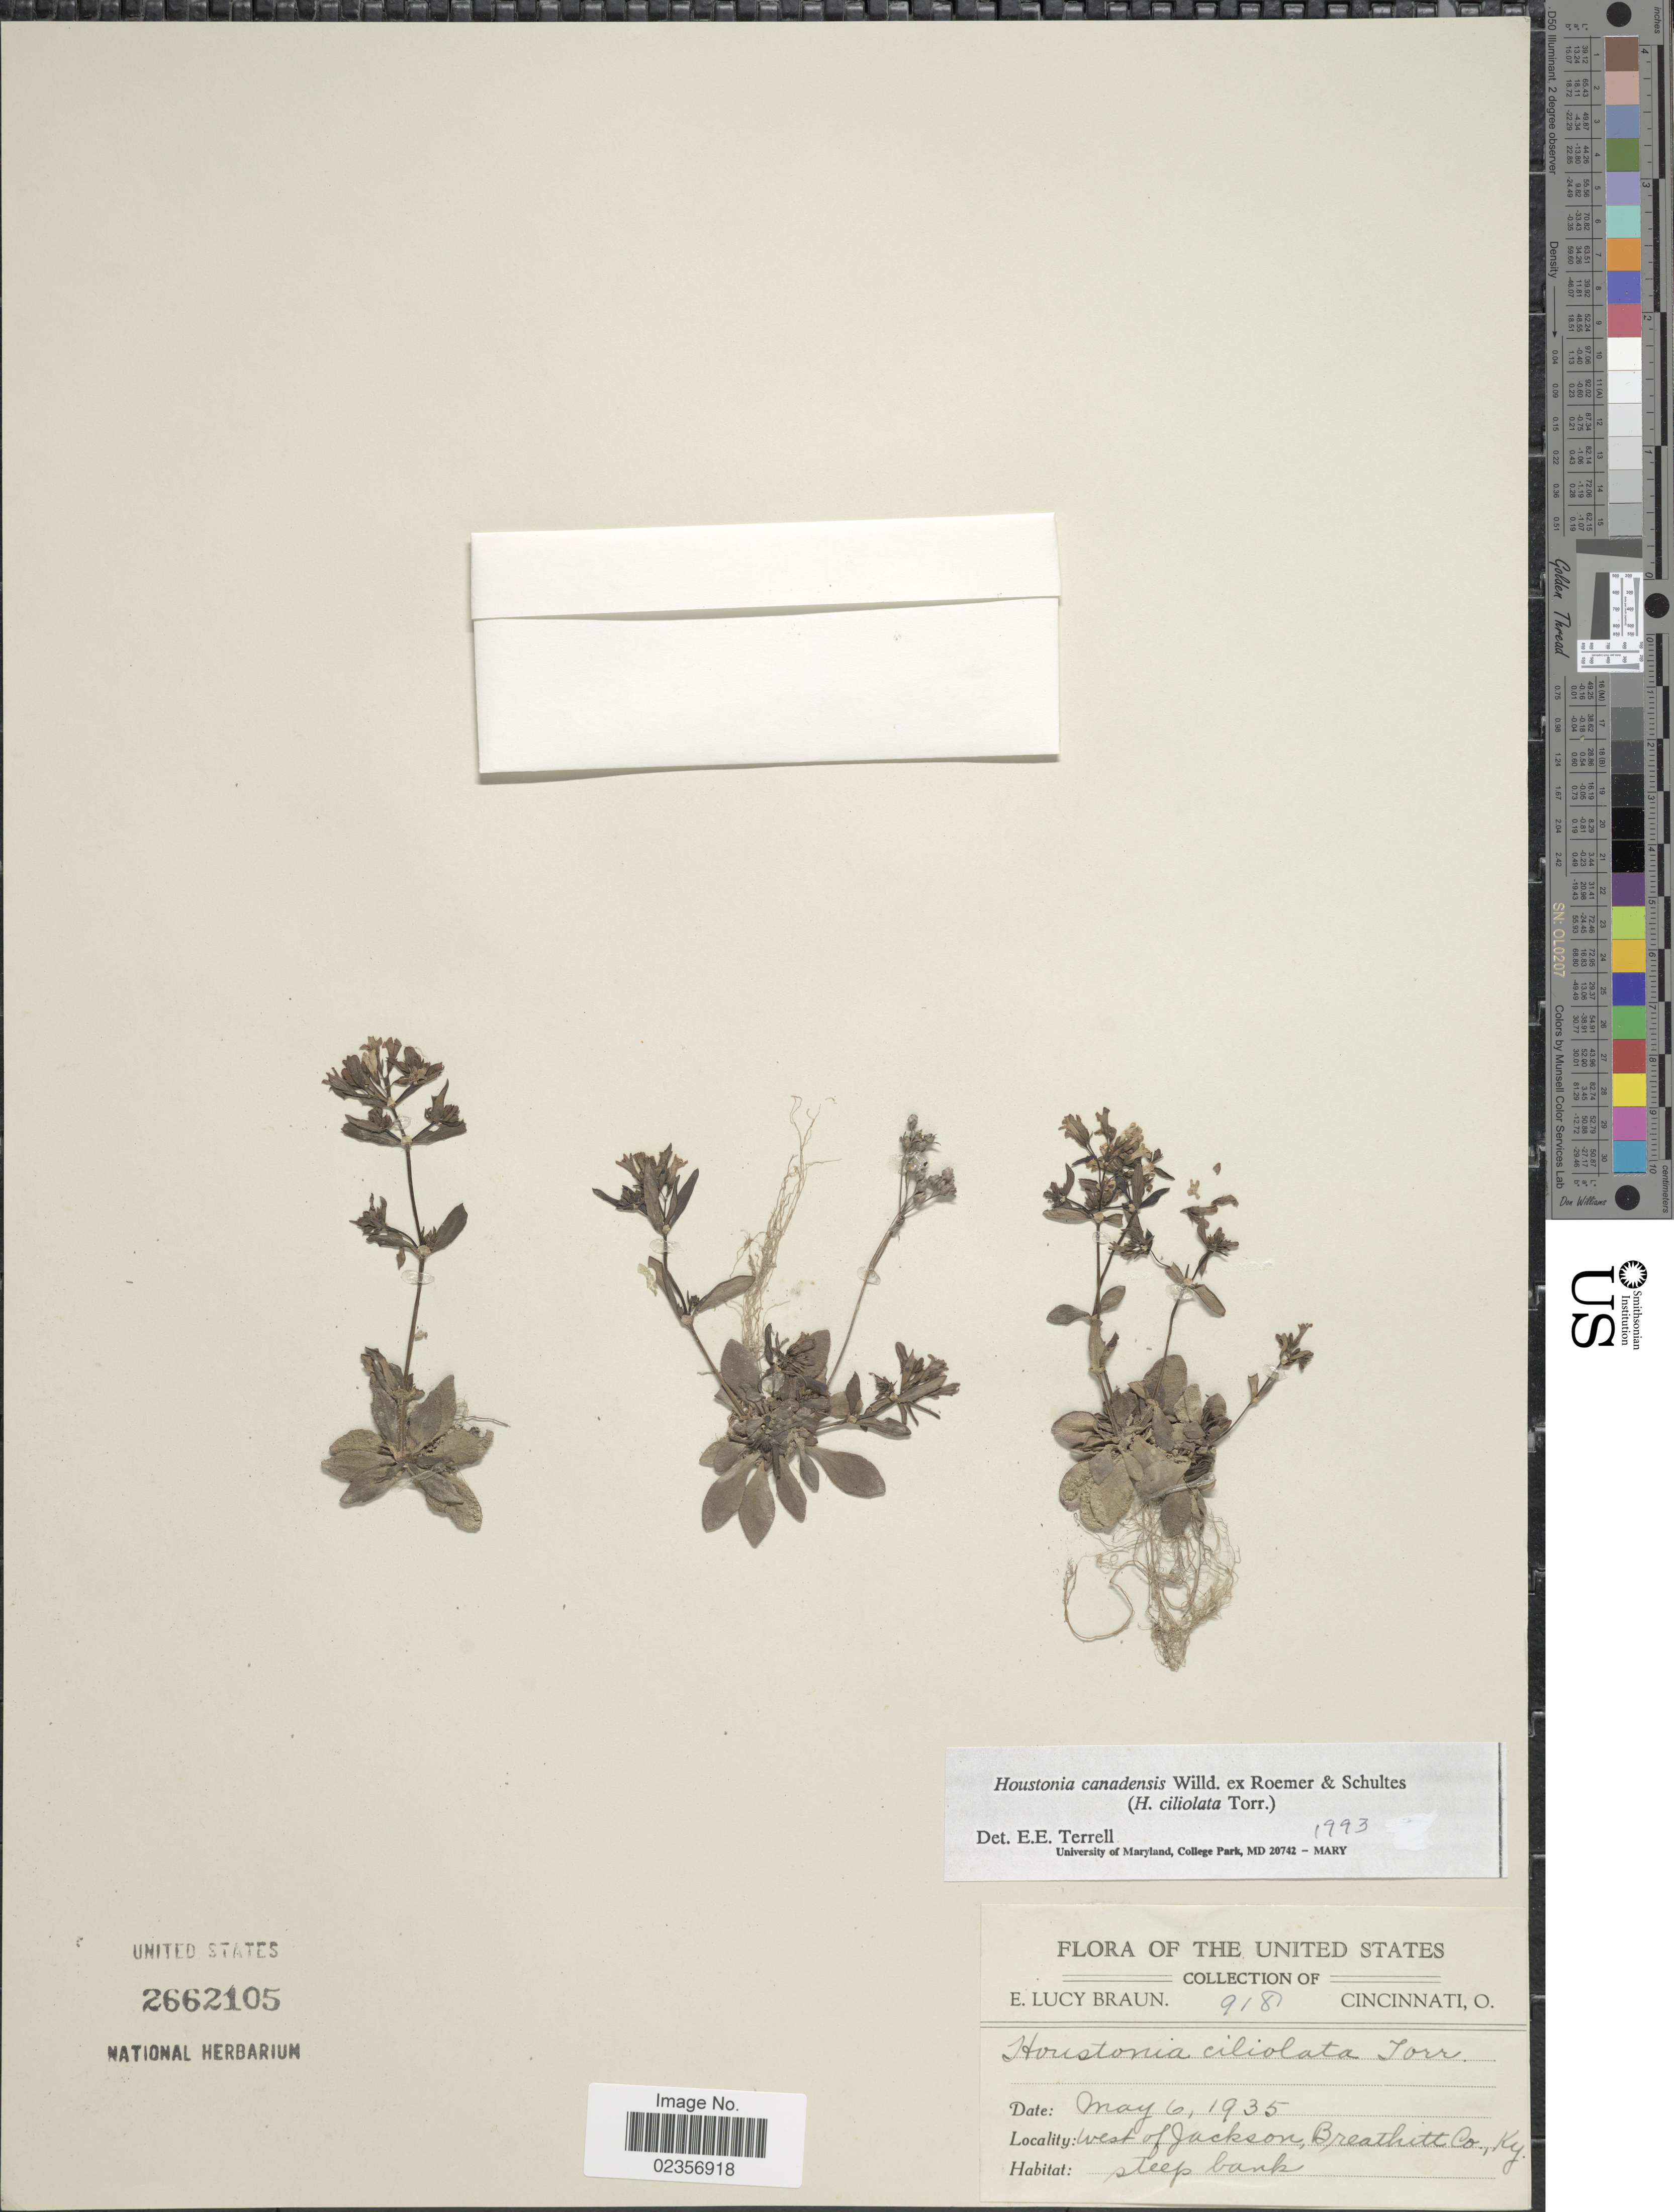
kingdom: Plantae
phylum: Tracheophyta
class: Magnoliopsida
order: Gentianales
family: Rubiaceae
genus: Houstonia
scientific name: Houstonia canadensis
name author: Willd.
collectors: E. L. Braun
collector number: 9181*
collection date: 1935-05-06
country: United States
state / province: Kentucky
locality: West of Jackson, Breathitt Co., steep banks.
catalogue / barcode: US 2662105